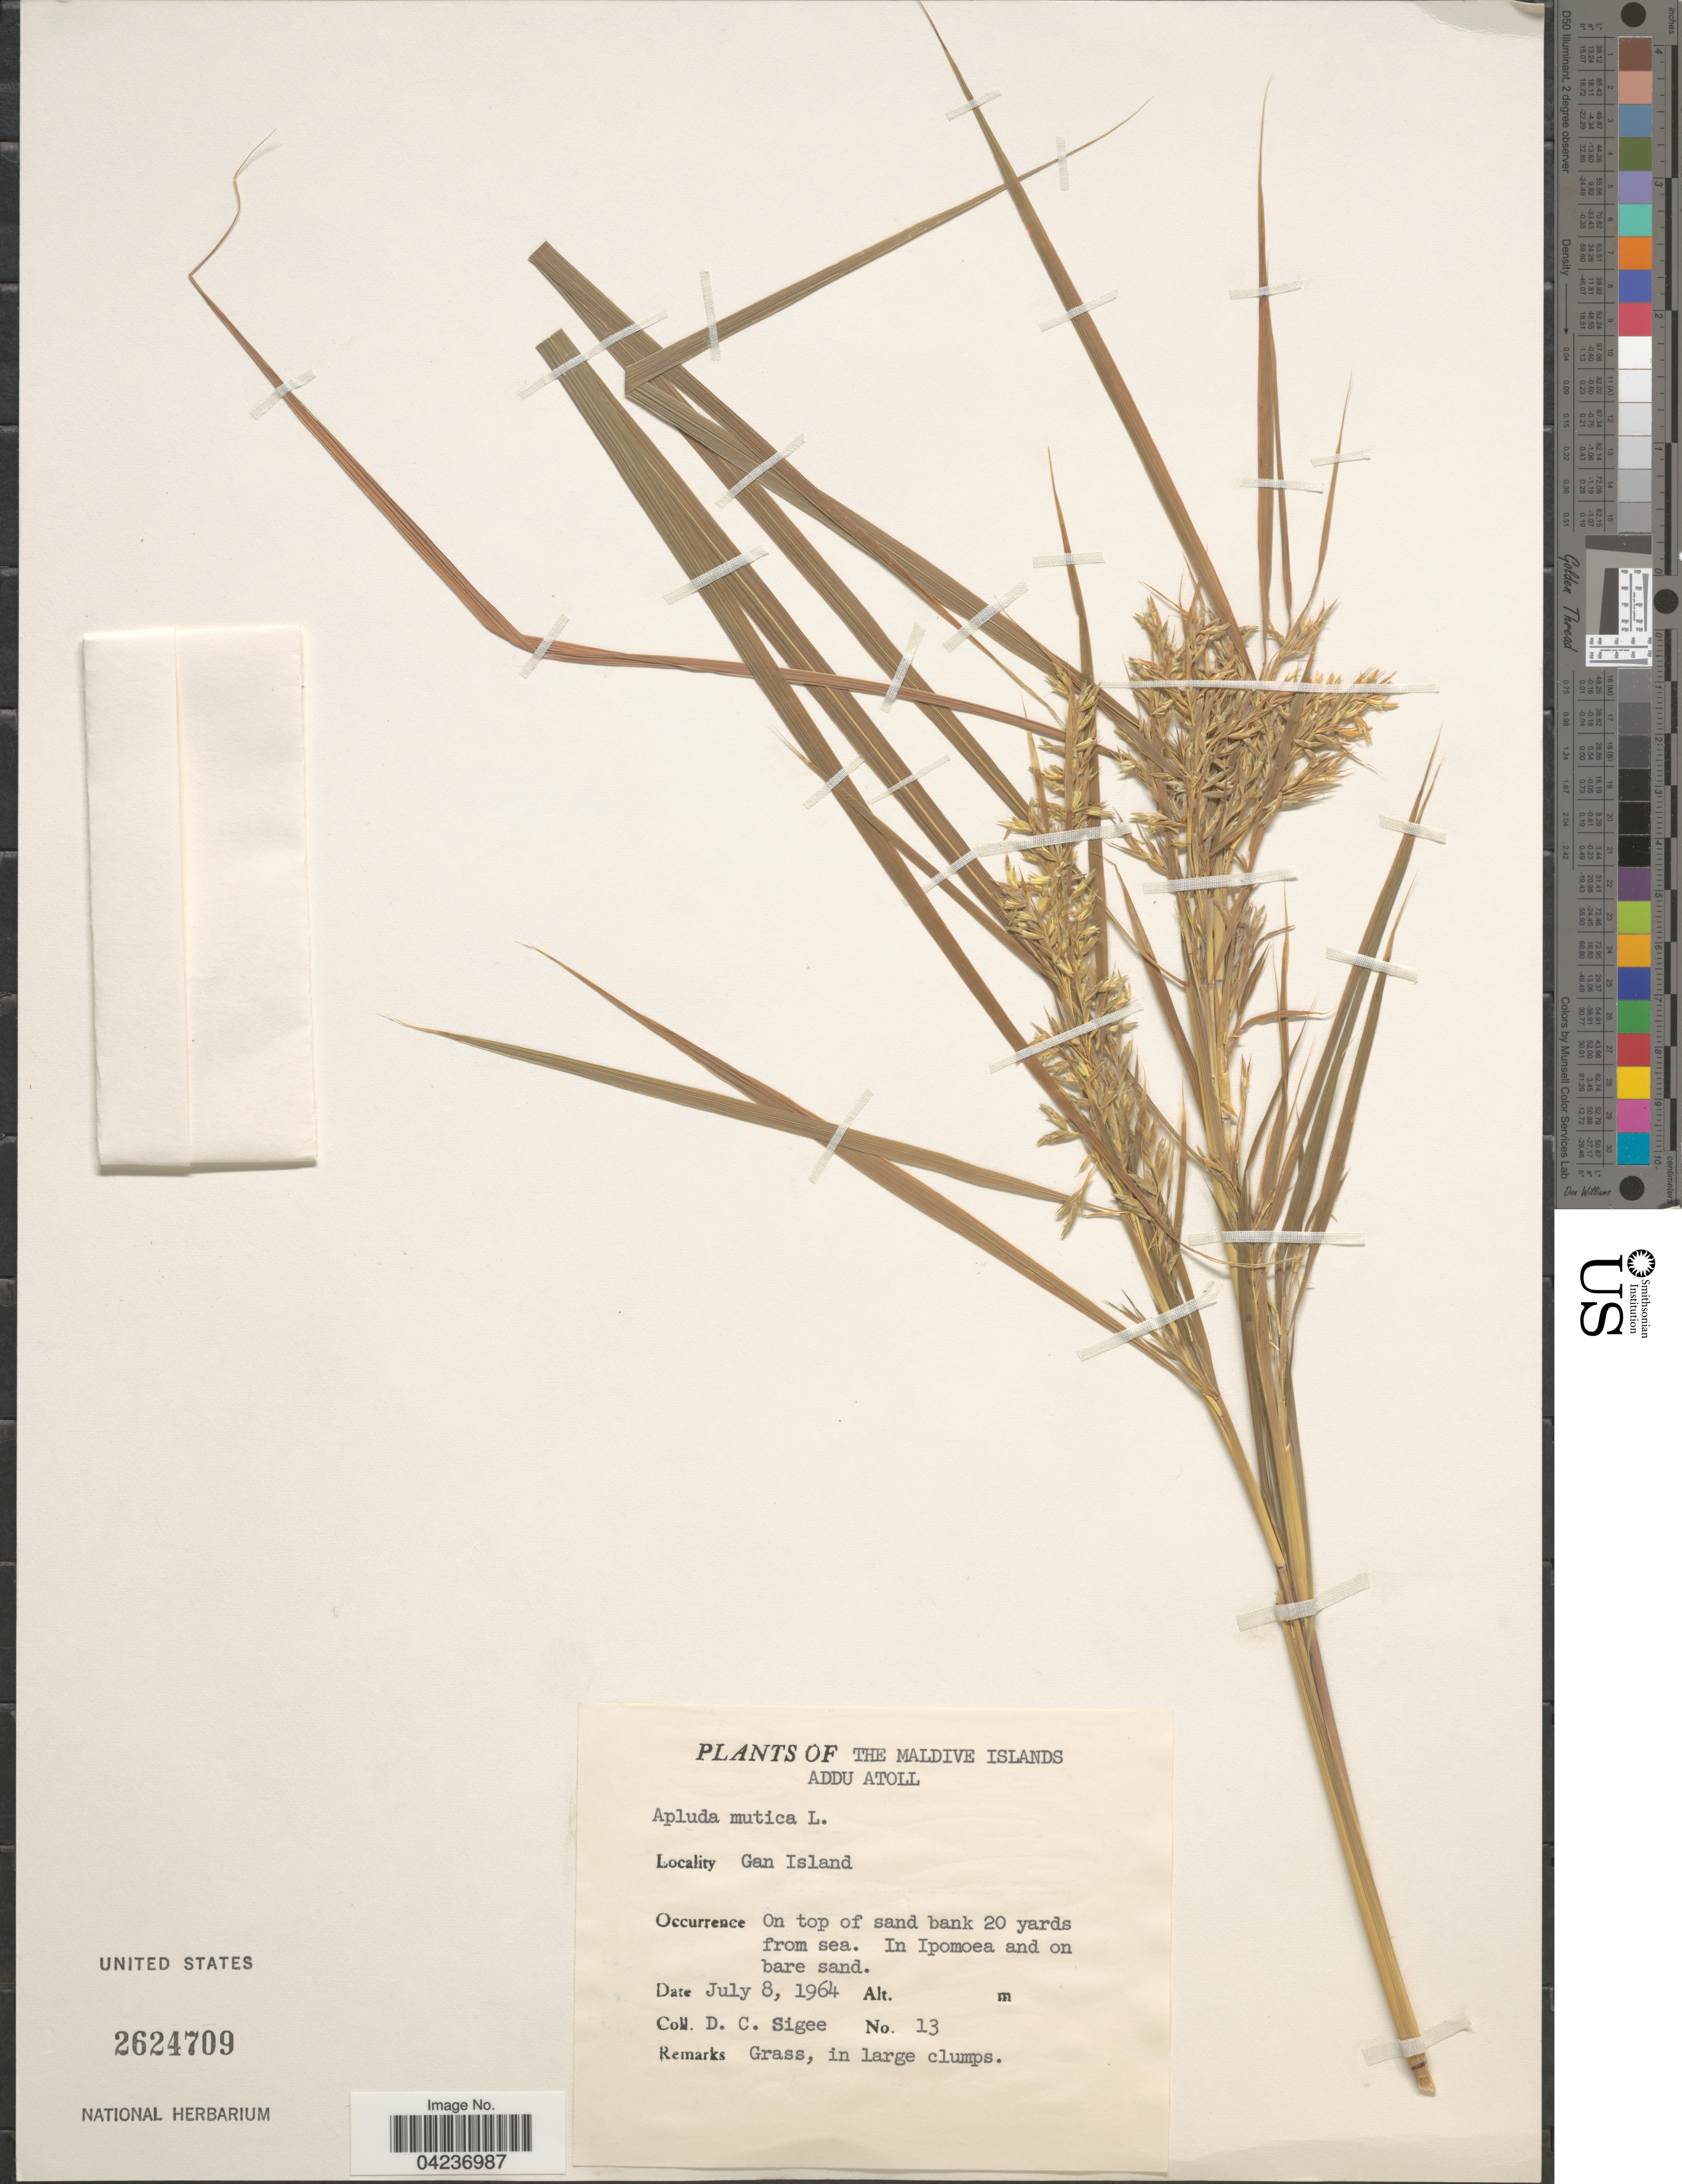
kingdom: Plantae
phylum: Tracheophyta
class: Liliopsida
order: Poales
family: Poaceae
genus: Apluda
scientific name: Apluda mutica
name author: L.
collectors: D. C. Sigee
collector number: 13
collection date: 1964-07-08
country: Maldive Islands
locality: Addu Atoll. Gan Island. On top of sand bank 20 yards from sea.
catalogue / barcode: US 2624709